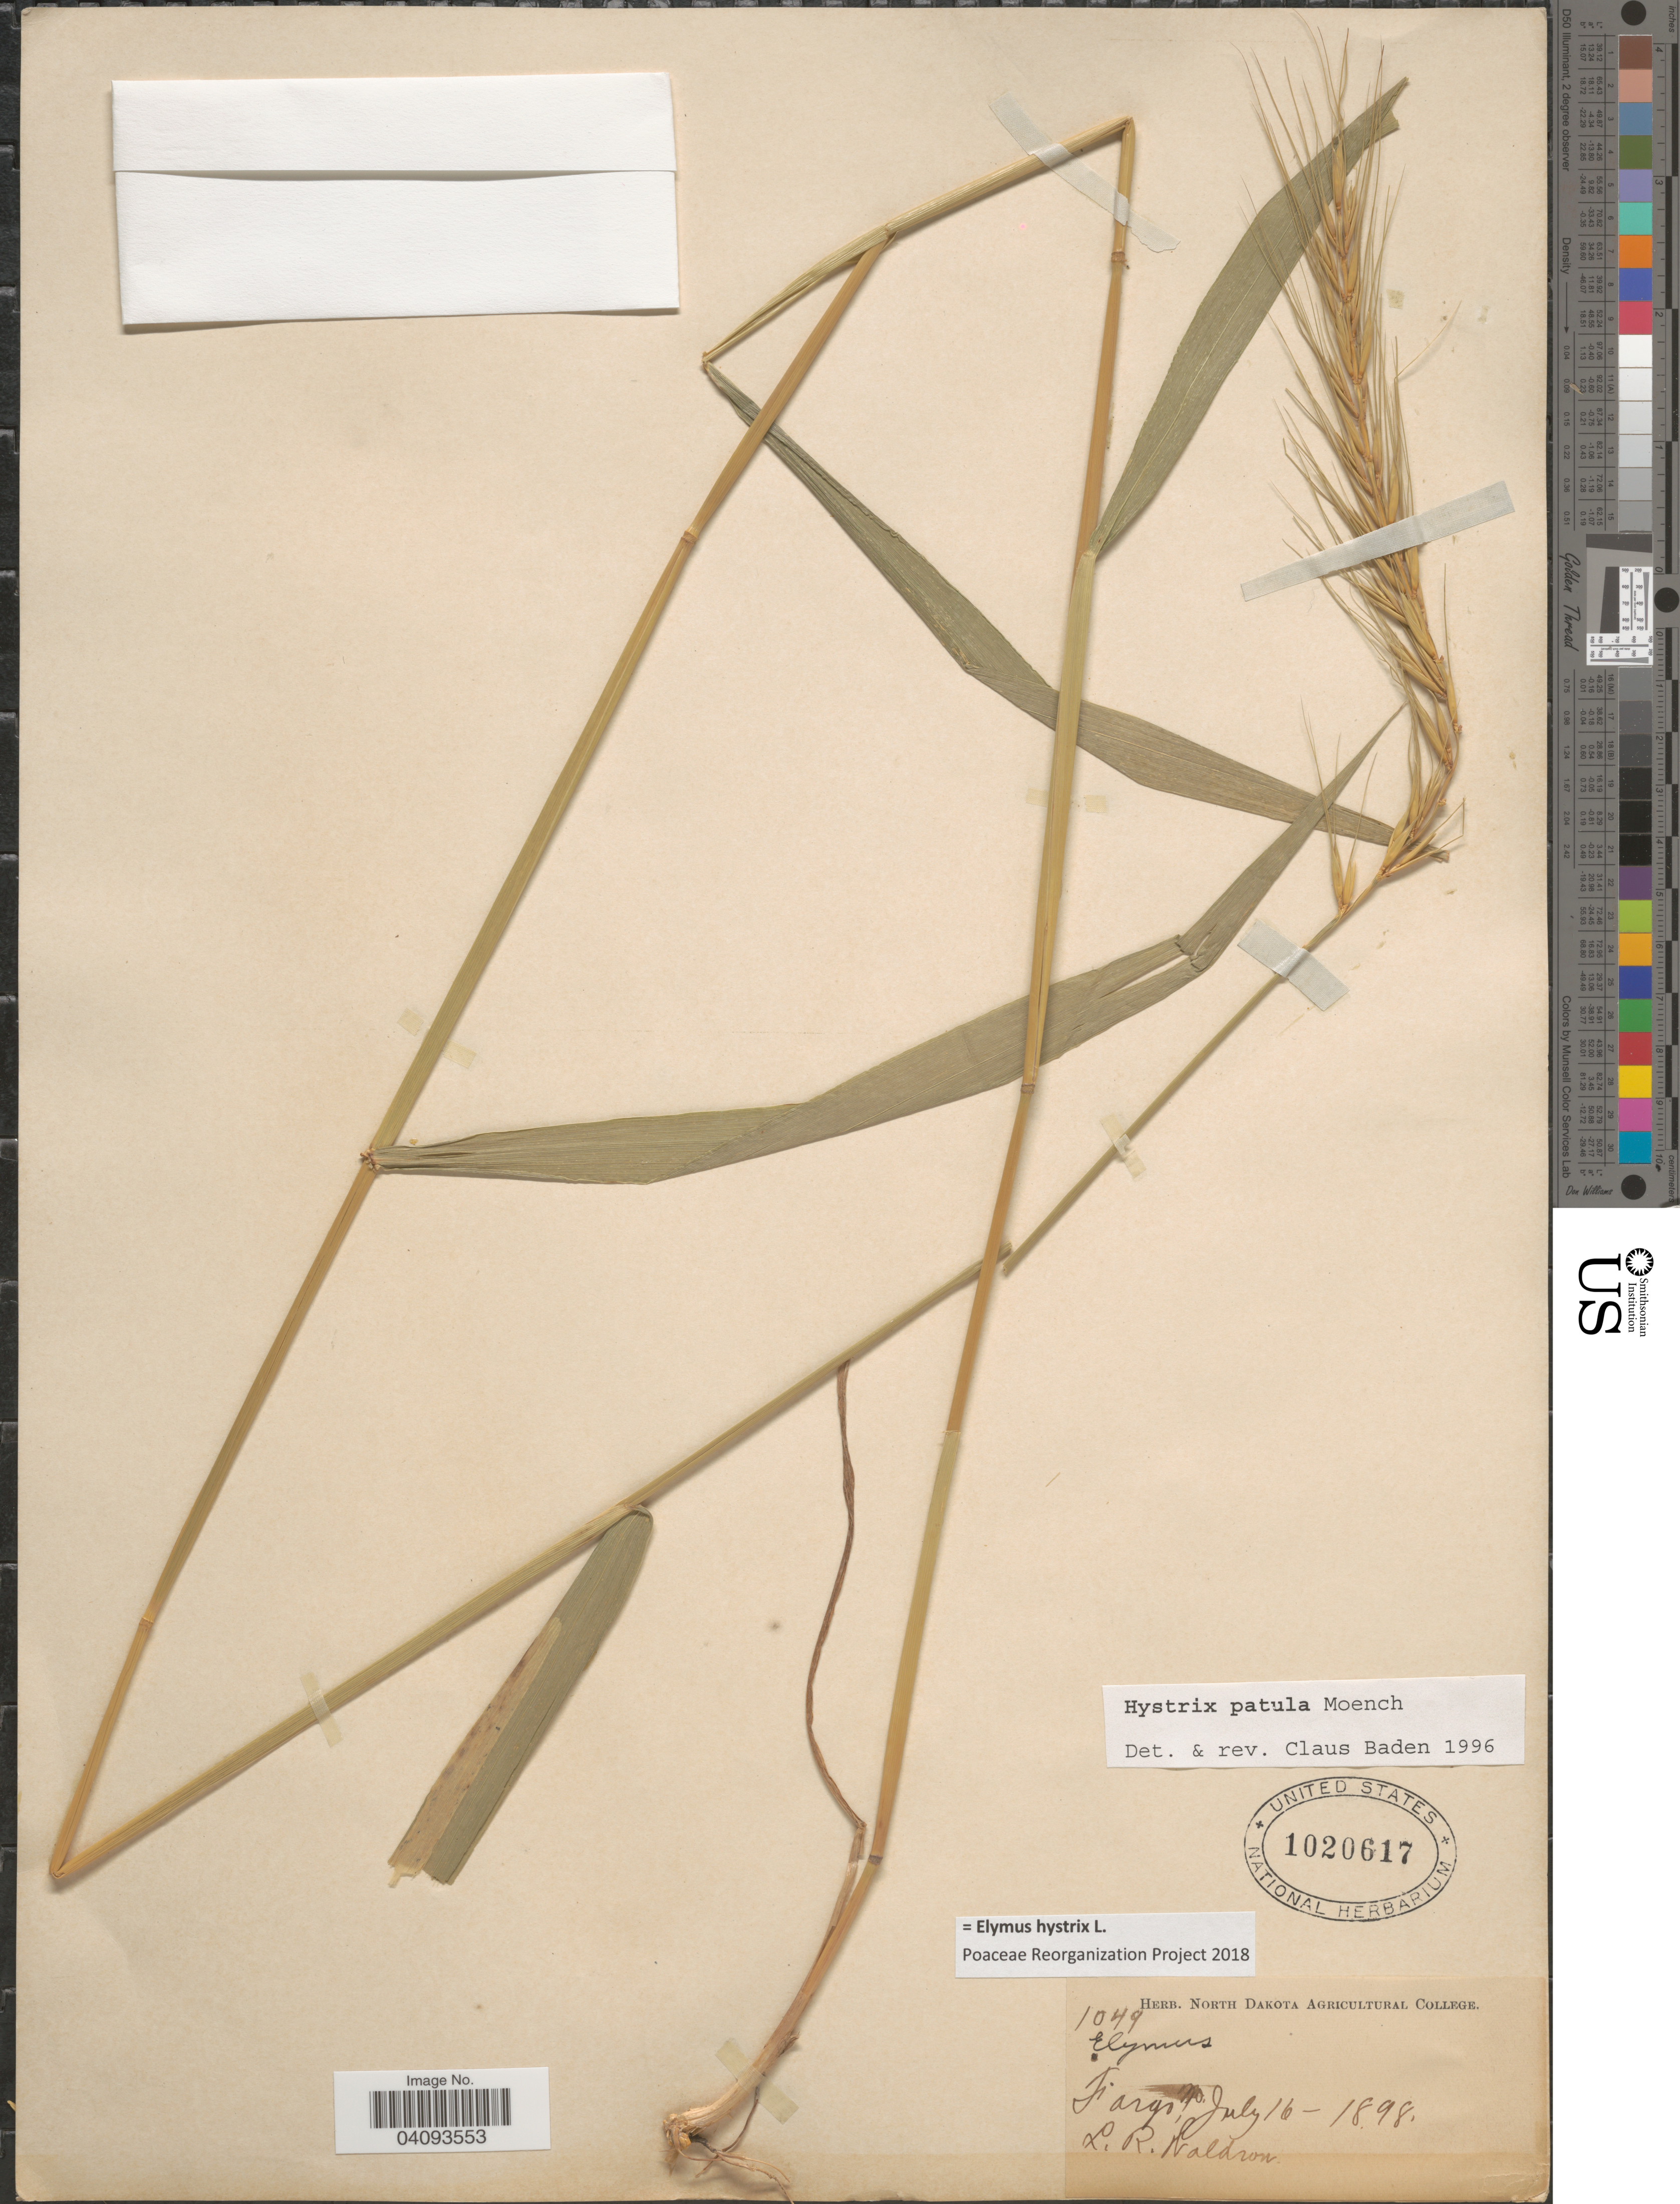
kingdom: Plantae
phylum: Tracheophyta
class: Liliopsida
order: Poales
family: Poaceae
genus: Elymus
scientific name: Elymus hystrix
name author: L.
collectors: L. Waldron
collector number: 1049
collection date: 1898-07-16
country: United States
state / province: North Dakota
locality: Fargo.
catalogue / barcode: US 1020617